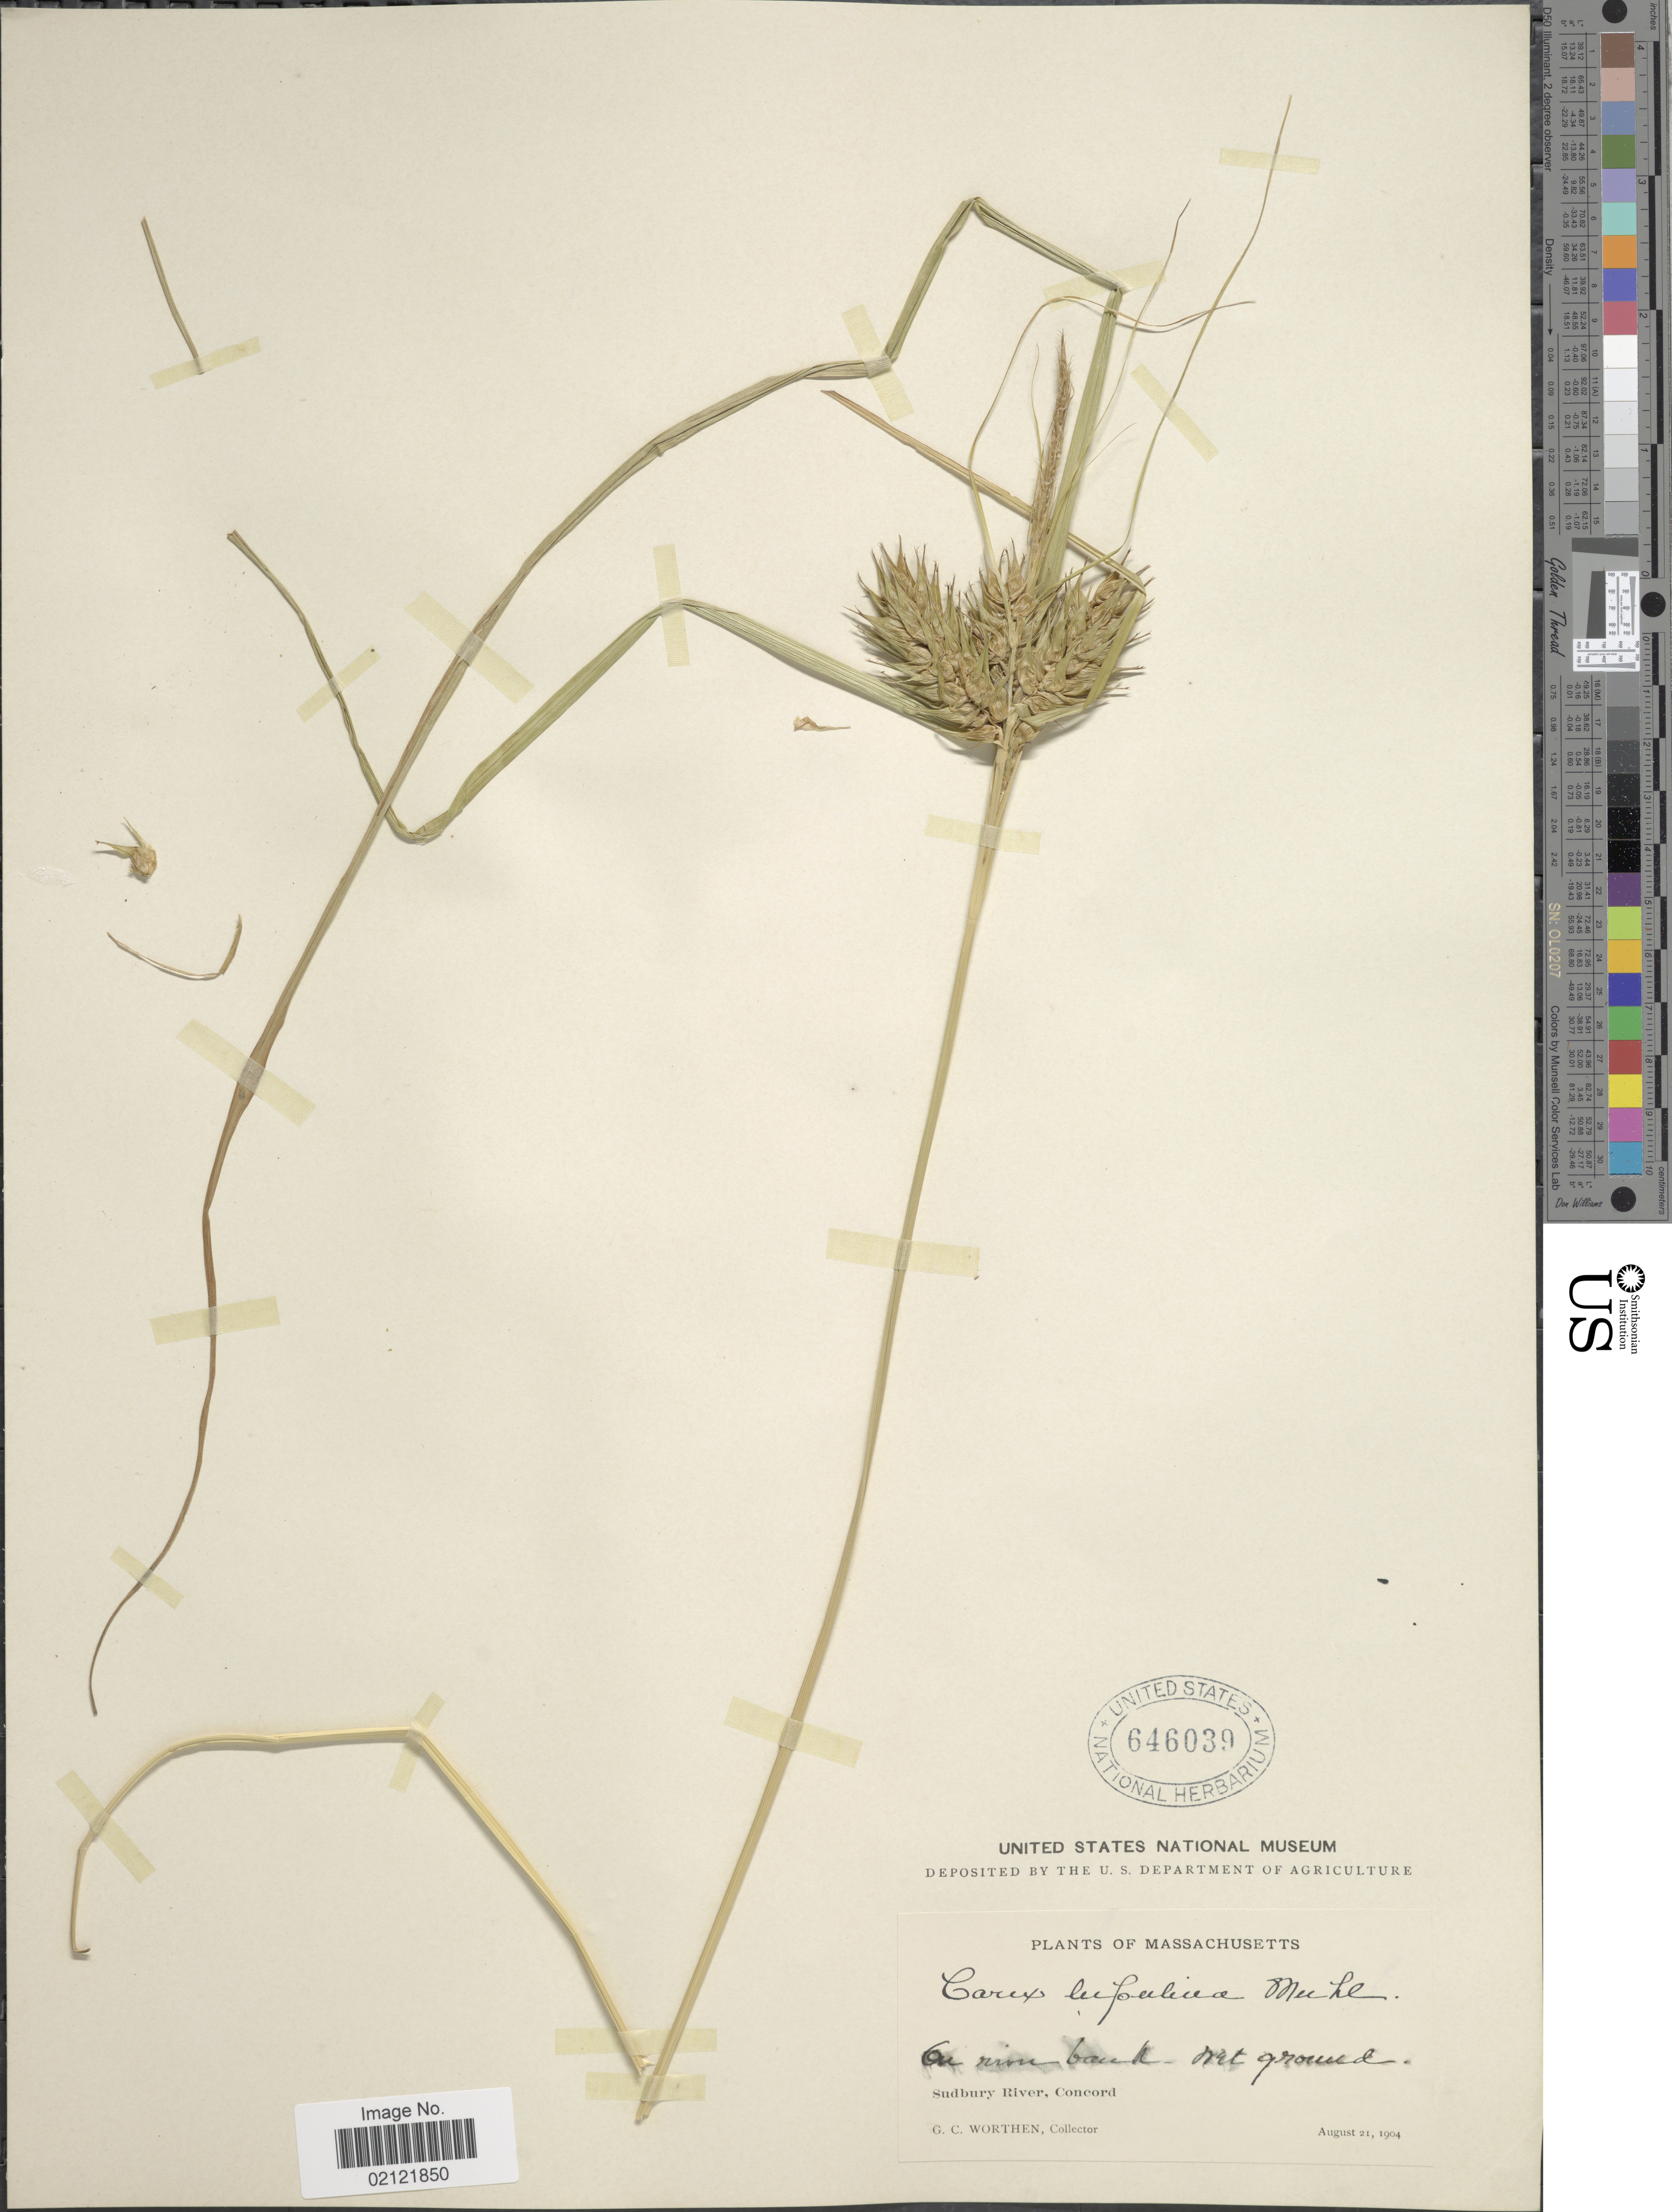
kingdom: Plantae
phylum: Tracheophyta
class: Liliopsida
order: Poales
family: Cyperaceae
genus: Carex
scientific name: Carex lupulina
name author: Muhl. ex Willd.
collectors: G. Worthen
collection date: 1904-08-21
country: United States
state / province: Massachusetts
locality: On river bank, wet ground. Sudbury River, Concord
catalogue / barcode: US 646039